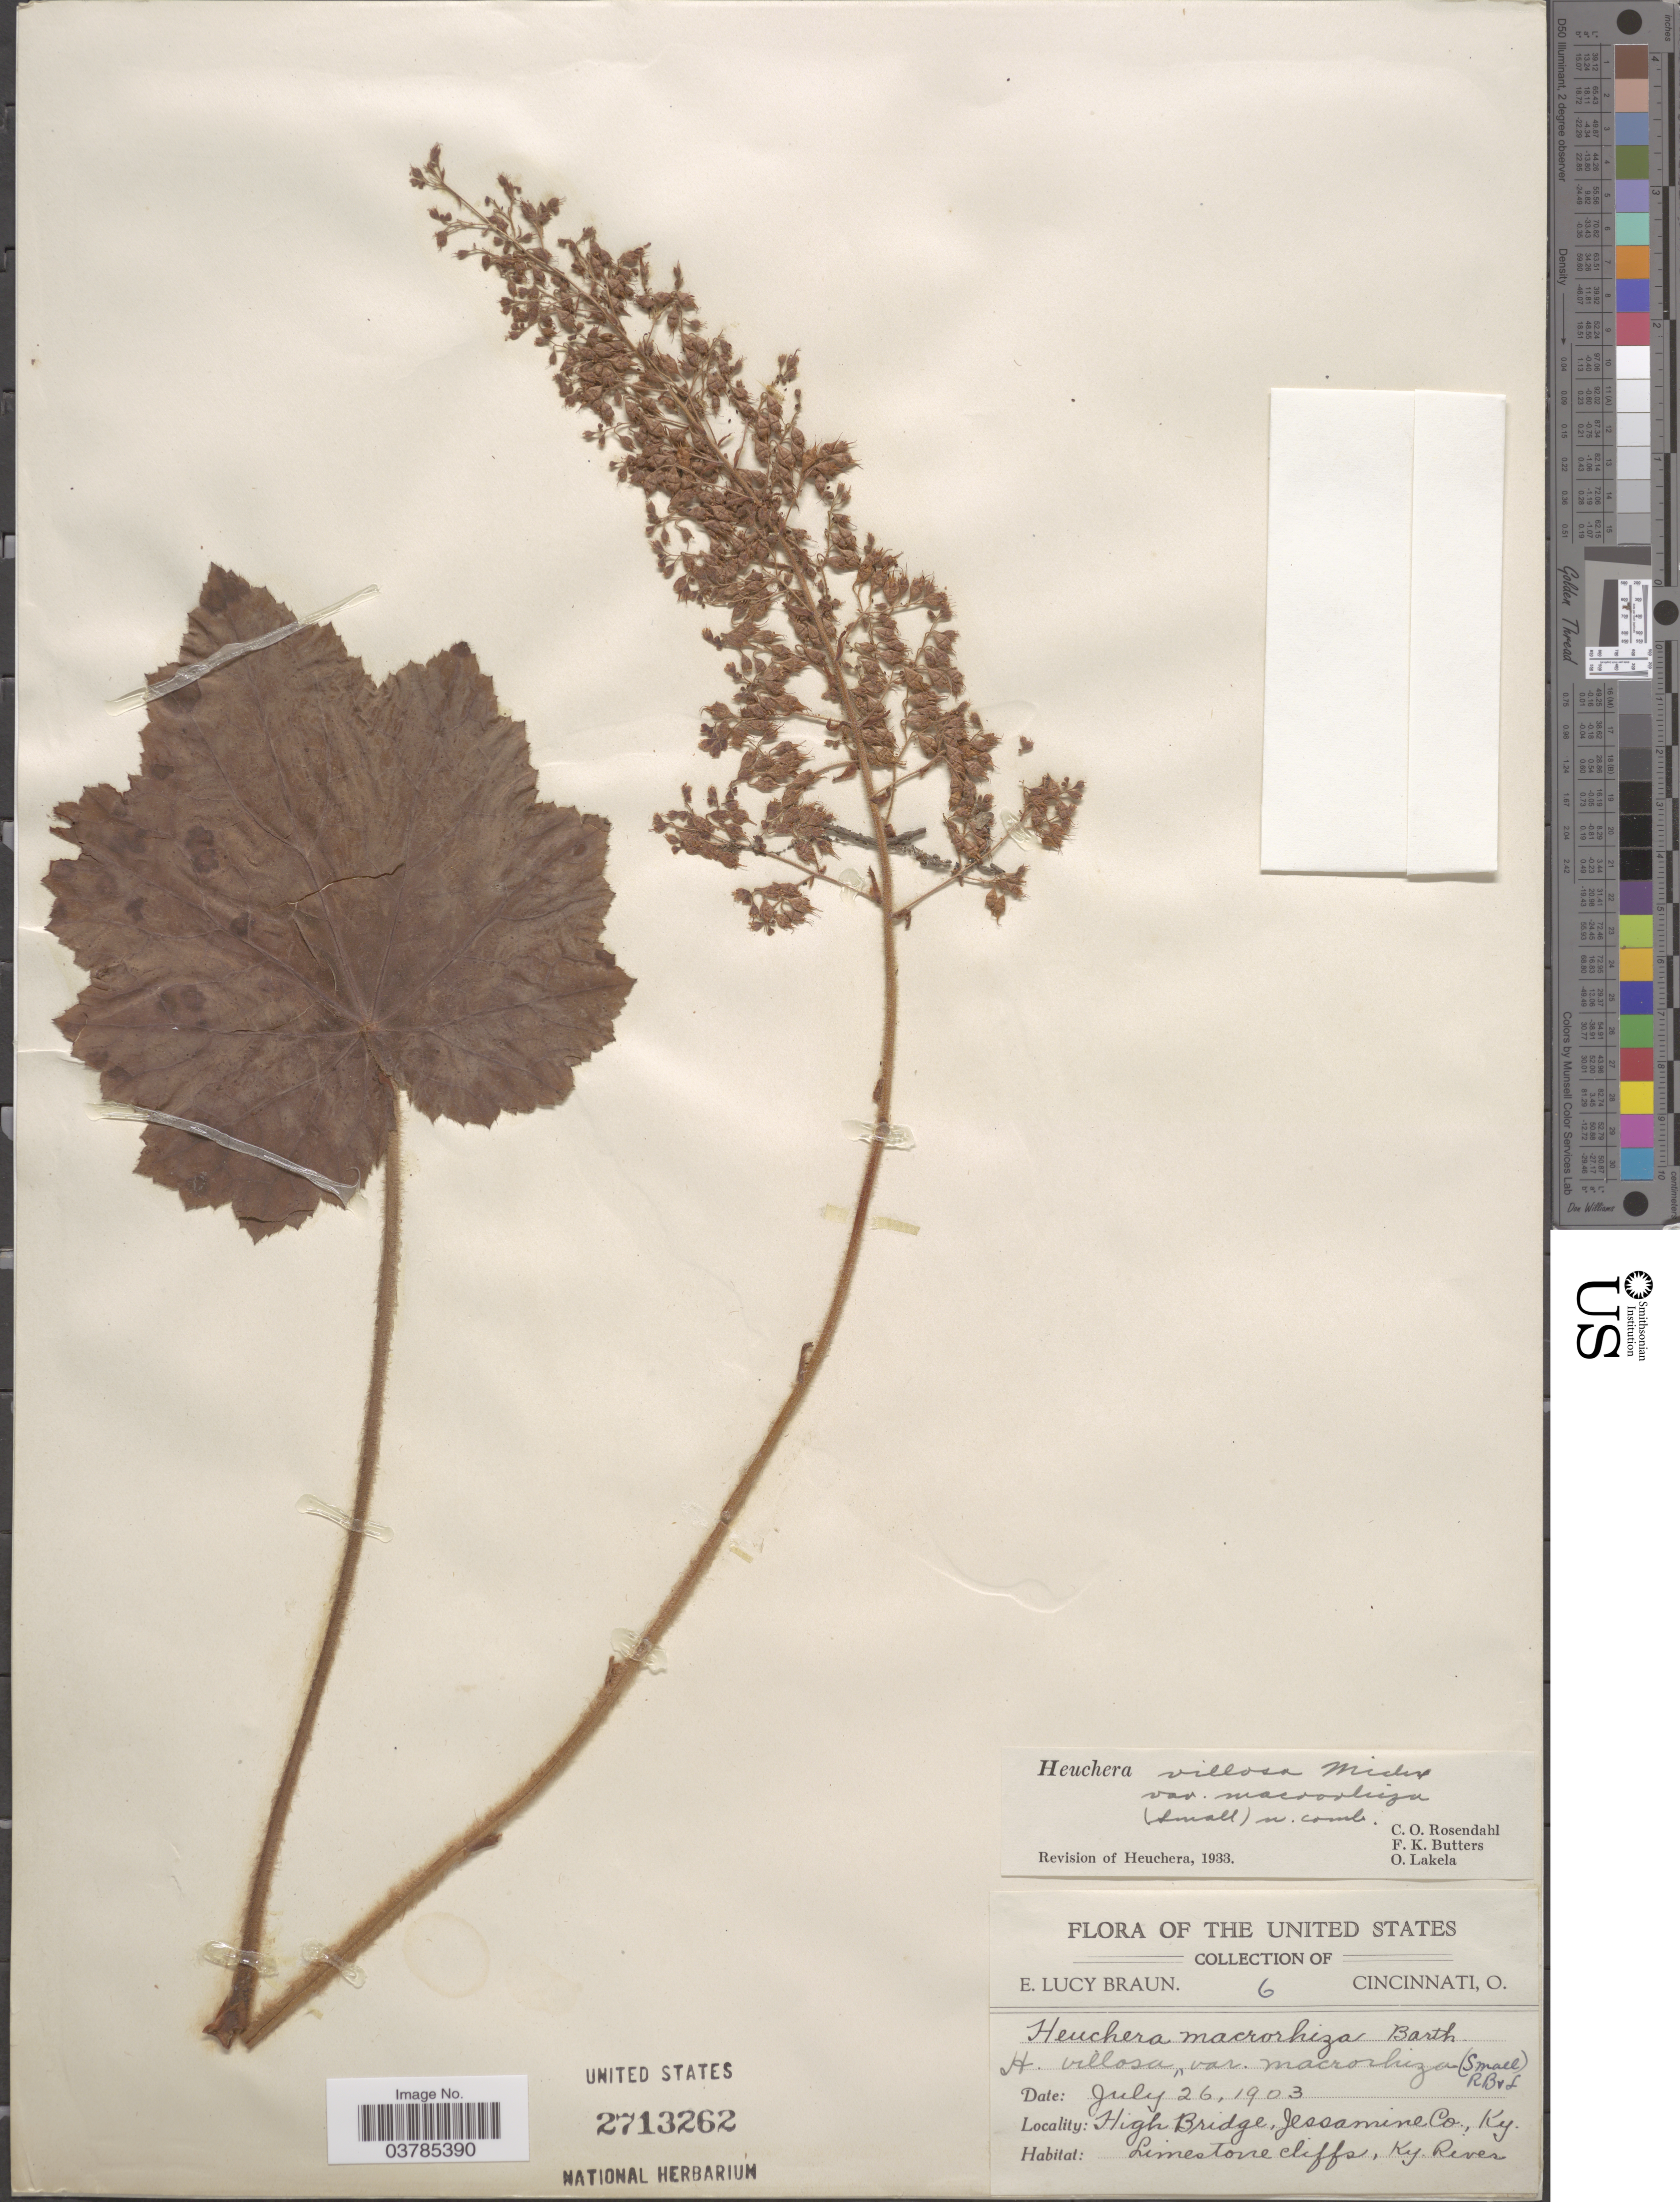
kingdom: Plantae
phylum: Tracheophyta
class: Magnoliopsida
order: Saxifragales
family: Saxifragaceae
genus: Heuchera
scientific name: Heuchera villosa var. macrorhiza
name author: (Small) Rosend. et al.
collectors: E. L. Braun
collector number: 6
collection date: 1903-07-26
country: United States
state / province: Kentucky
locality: High Bridge, Jessamine Co. Ky. River.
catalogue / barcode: US 2713262